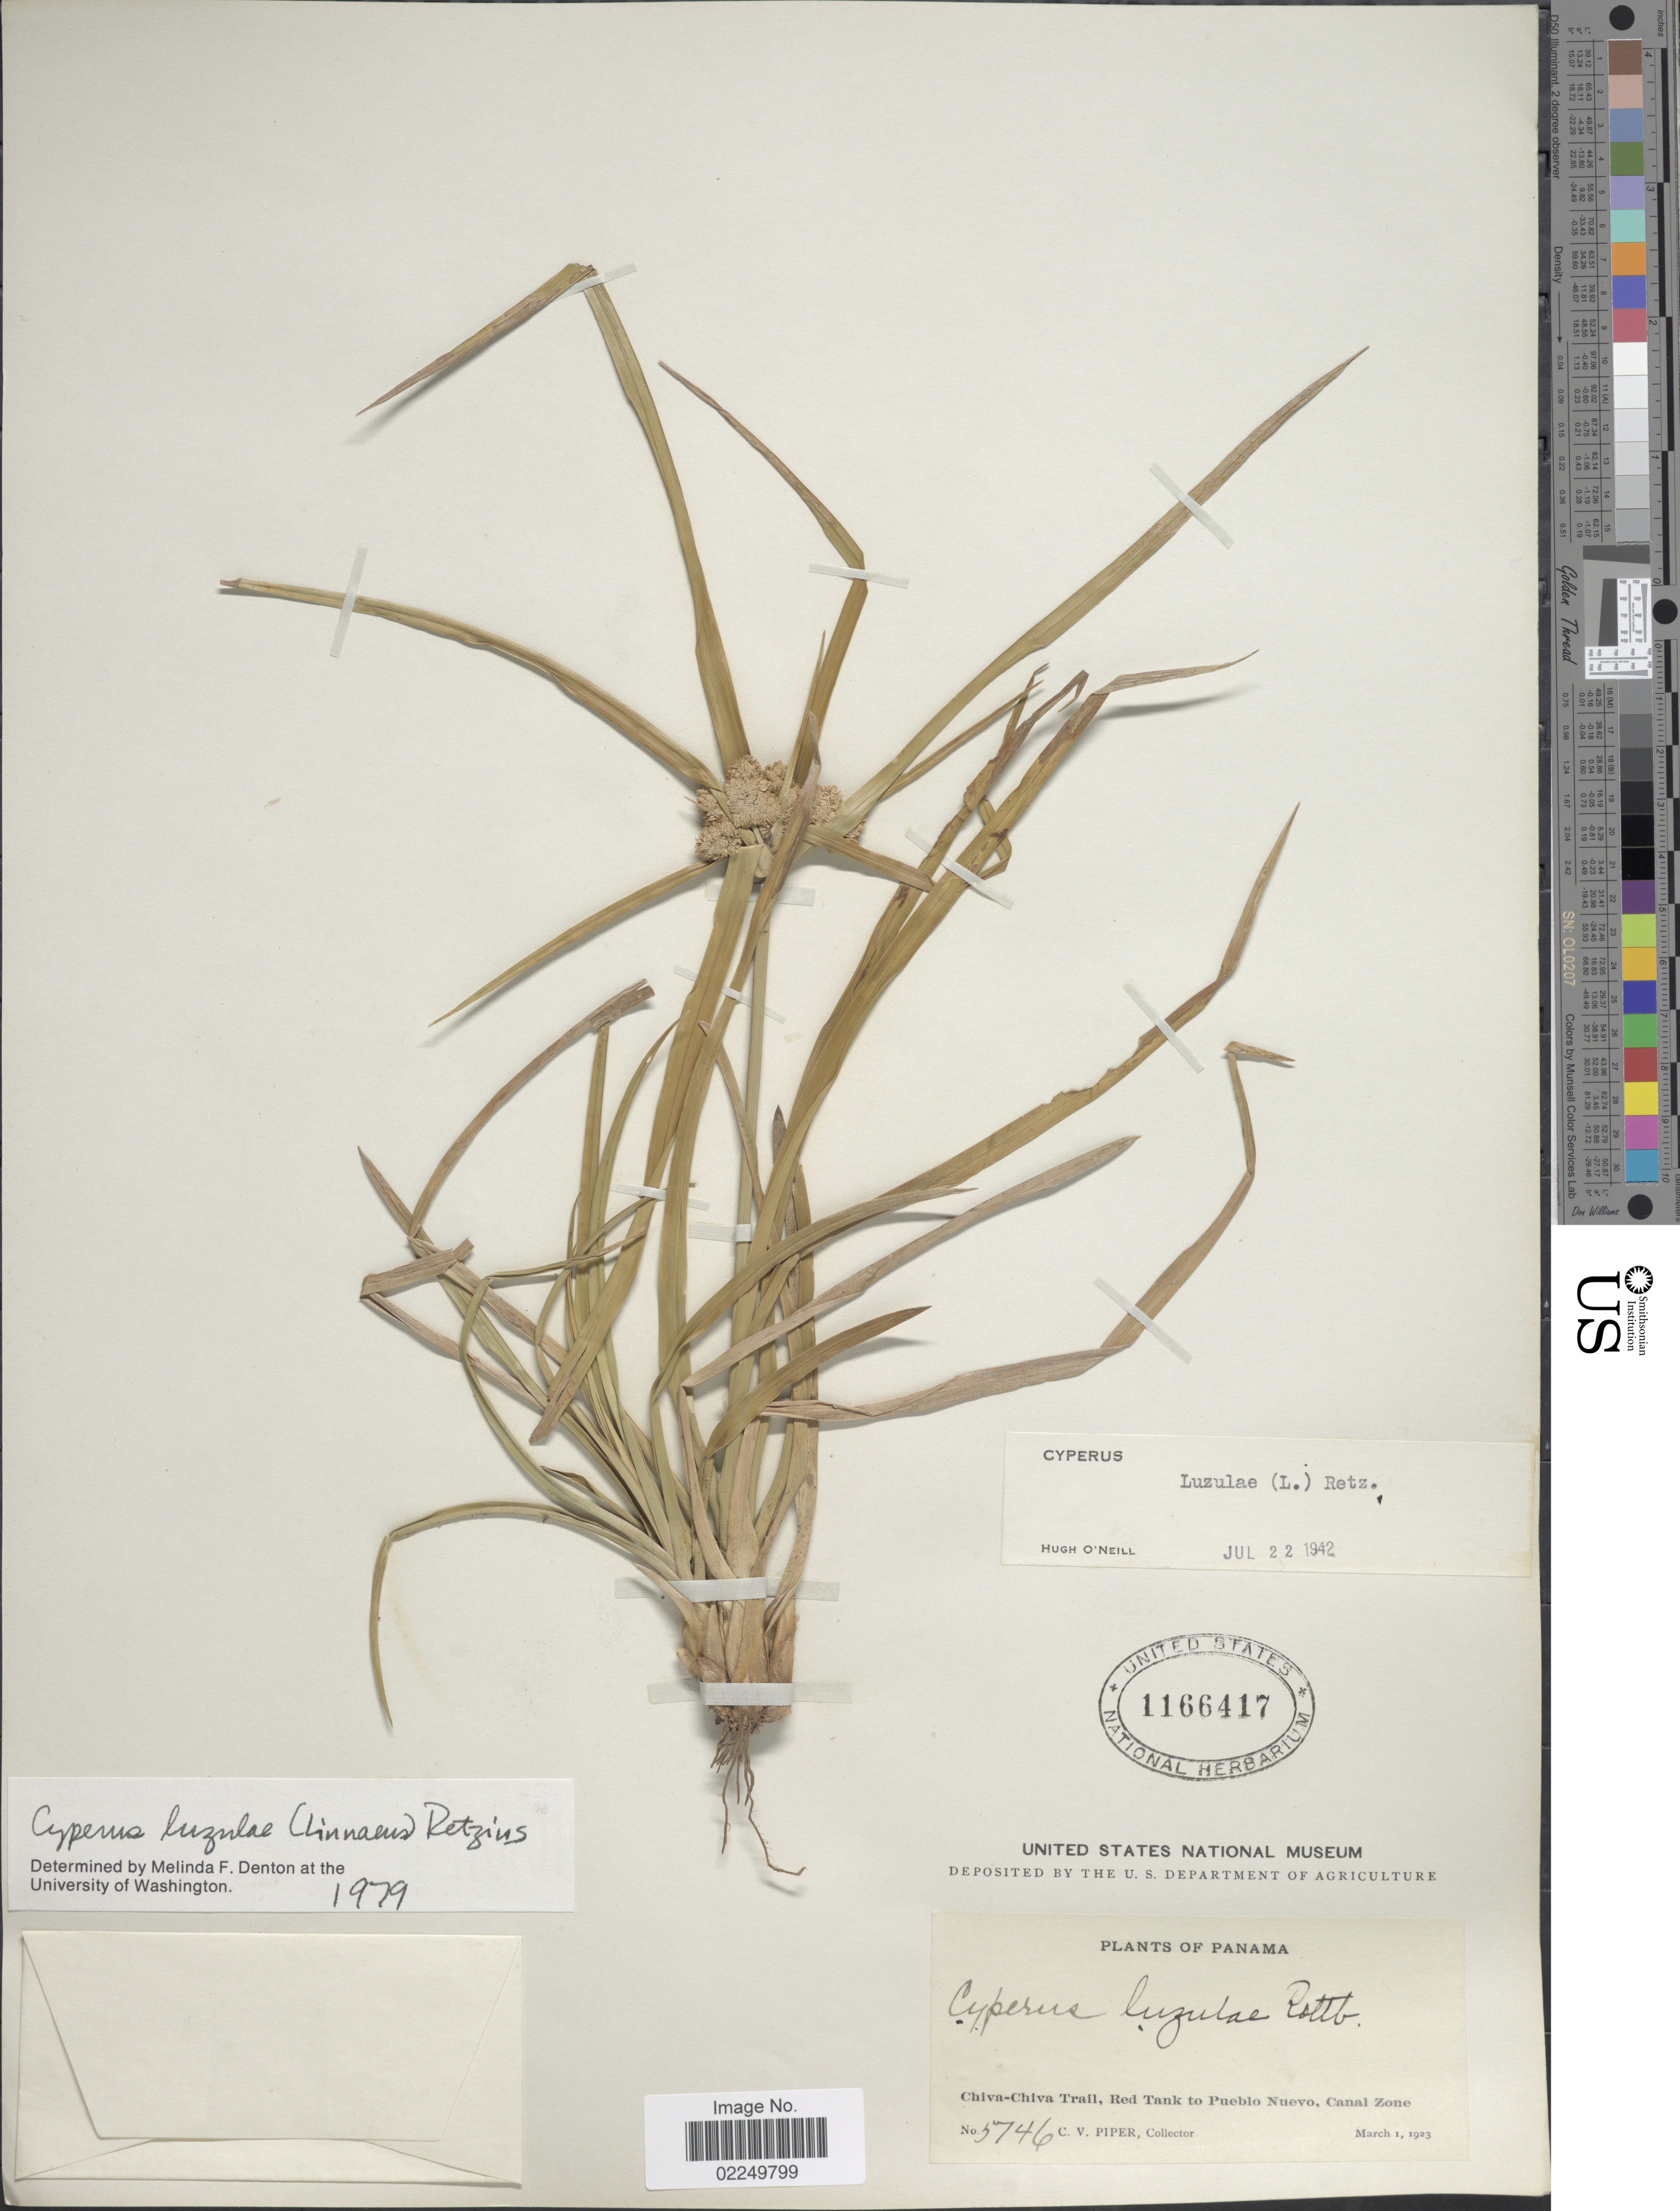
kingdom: Plantae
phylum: Tracheophyta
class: Liliopsida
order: Poales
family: Cyperaceae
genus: Cyperus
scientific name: Cyperus luzulae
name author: (L.) Rottb. ex Retz.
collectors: C. V. Piper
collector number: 5746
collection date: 1923-03-01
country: Panama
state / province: Panamá / Panamá Oeste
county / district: Canal Zone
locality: Chiva-Chiva Trail, Red Tank to Puebla Nuevo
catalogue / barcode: US 1166417